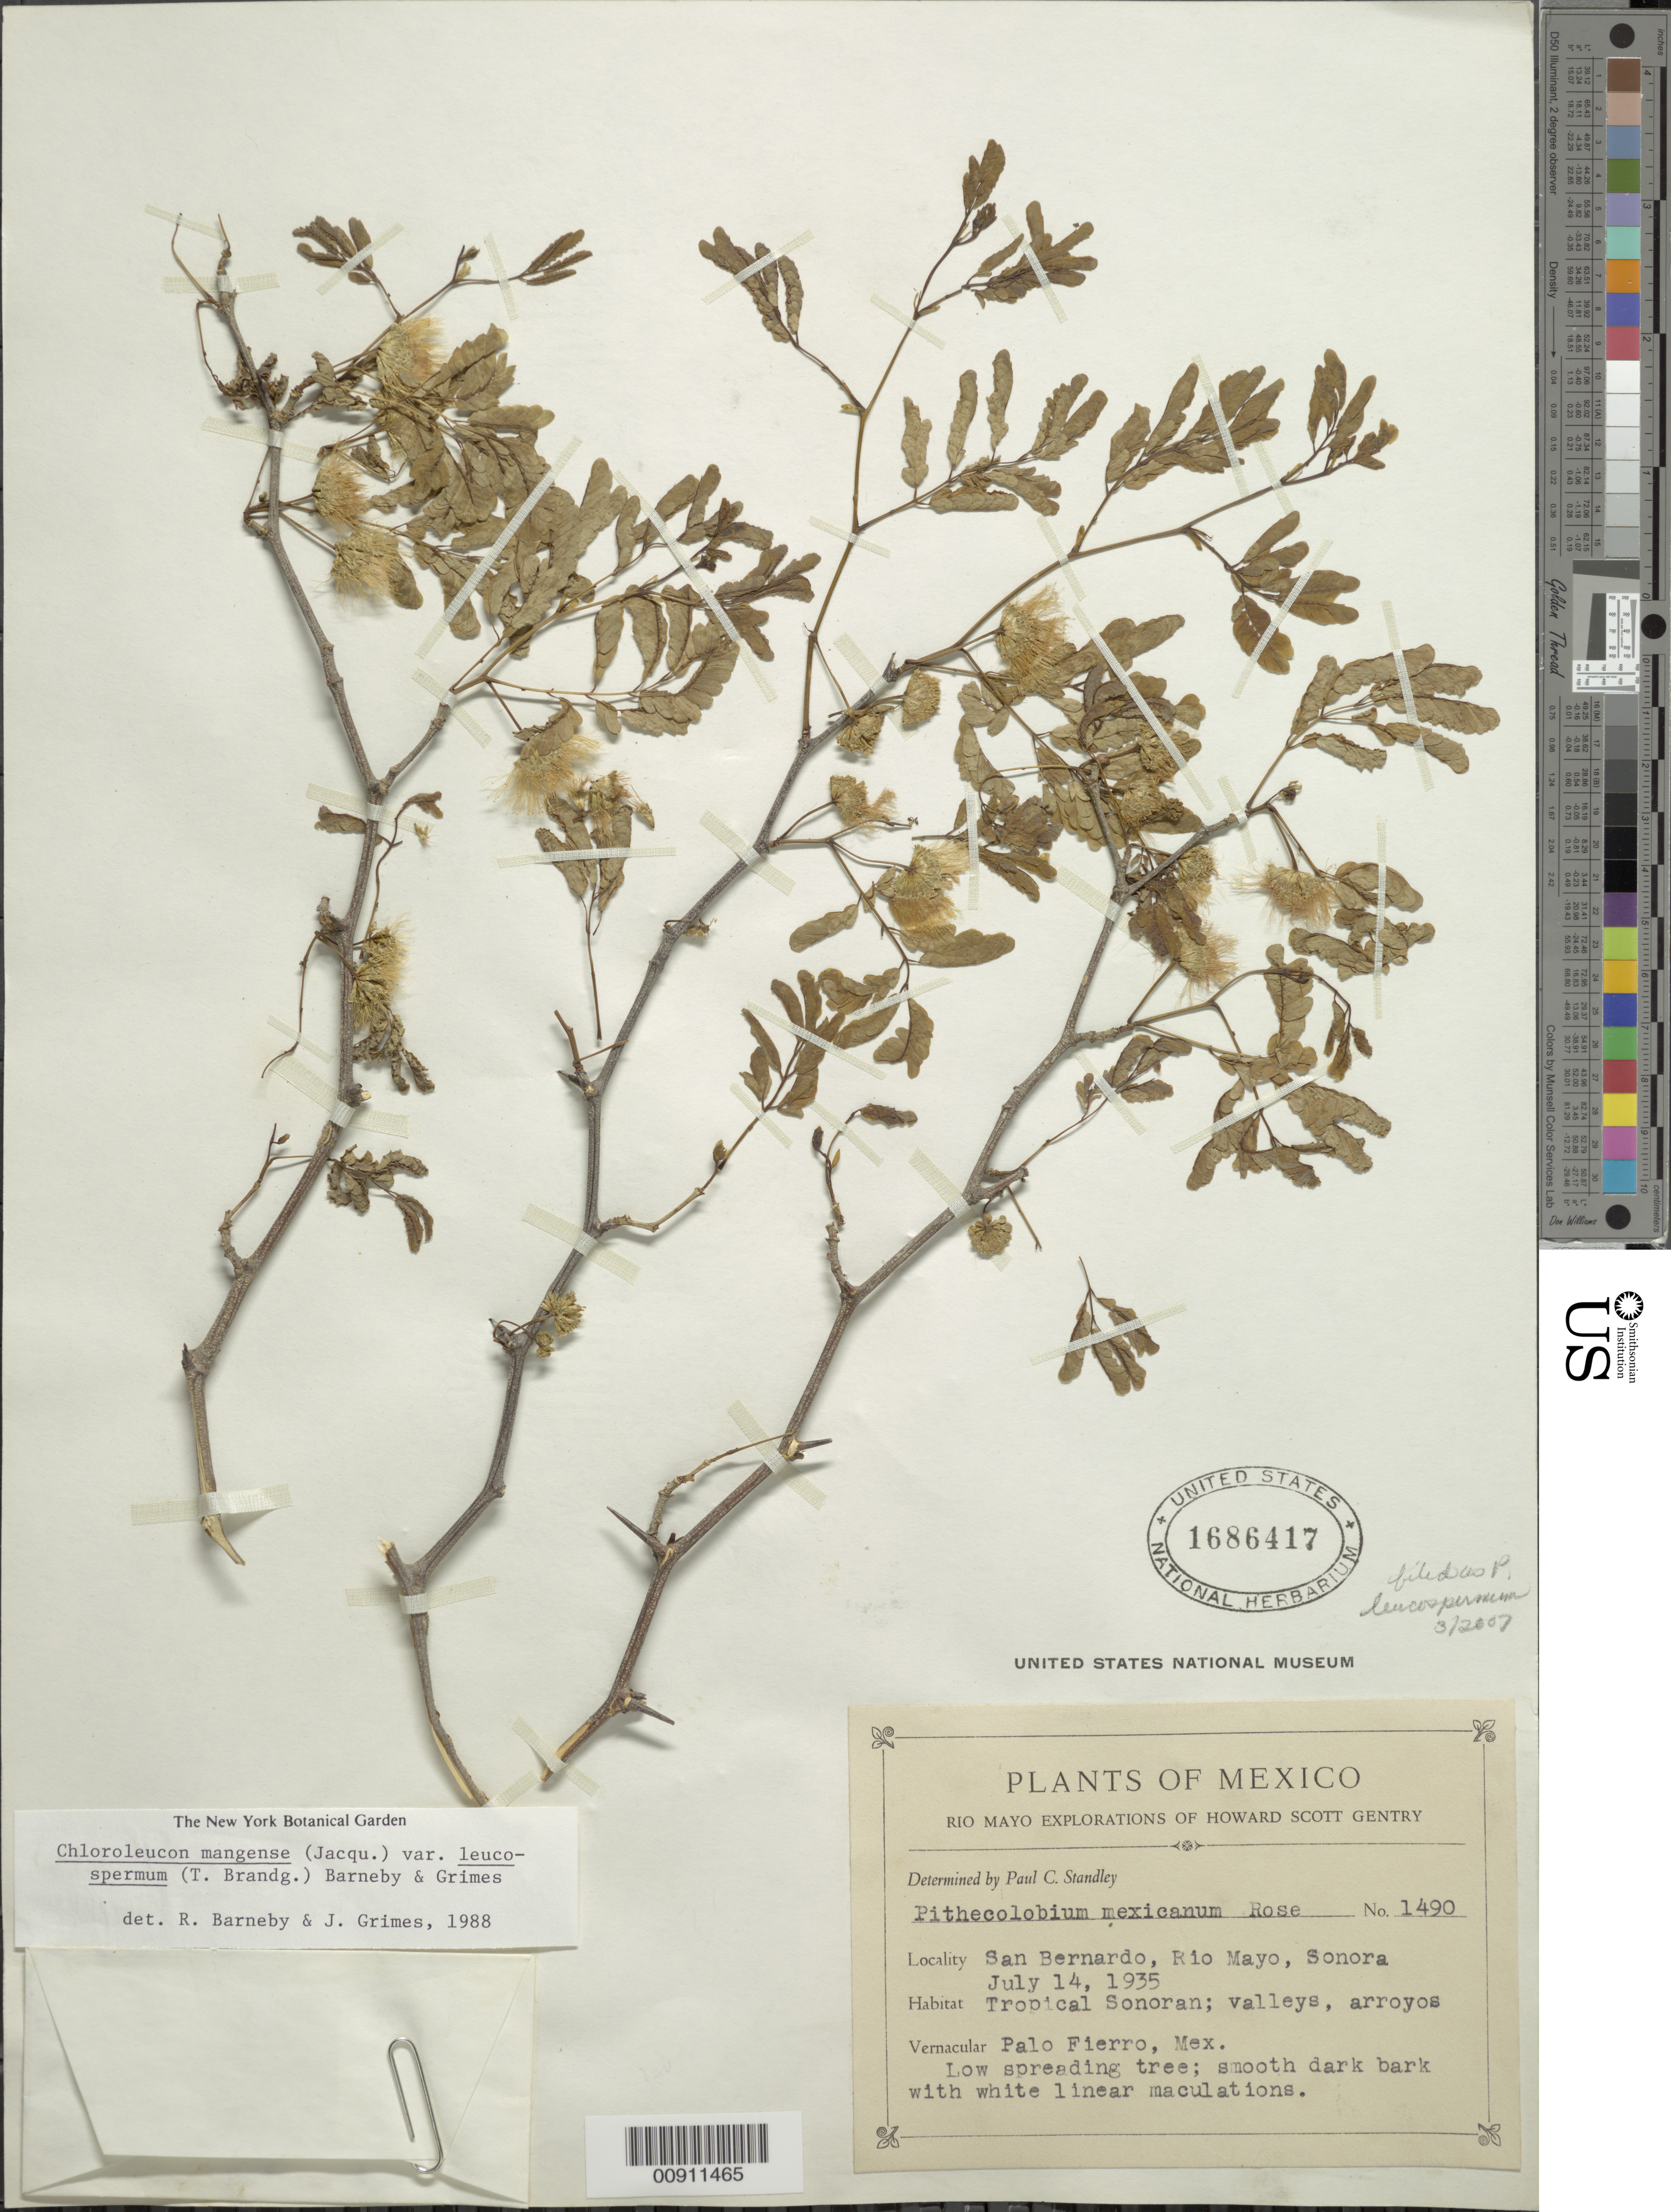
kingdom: Plantae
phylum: Tracheophyta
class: Magnoliopsida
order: Fabales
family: Fabaceae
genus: Chloroleucon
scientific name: Chloroleucon mangense var. leucospermum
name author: (Brandegee) Barneby & J.W. Grimes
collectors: H. S. Gentry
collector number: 1490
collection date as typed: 14 Jul 1935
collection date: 1935-07-14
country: Mexico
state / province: Sonora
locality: San Bernardo, Río Mayo, Sonora.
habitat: Tropical Sonoran; valleys, arroyos.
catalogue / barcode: US 1686417